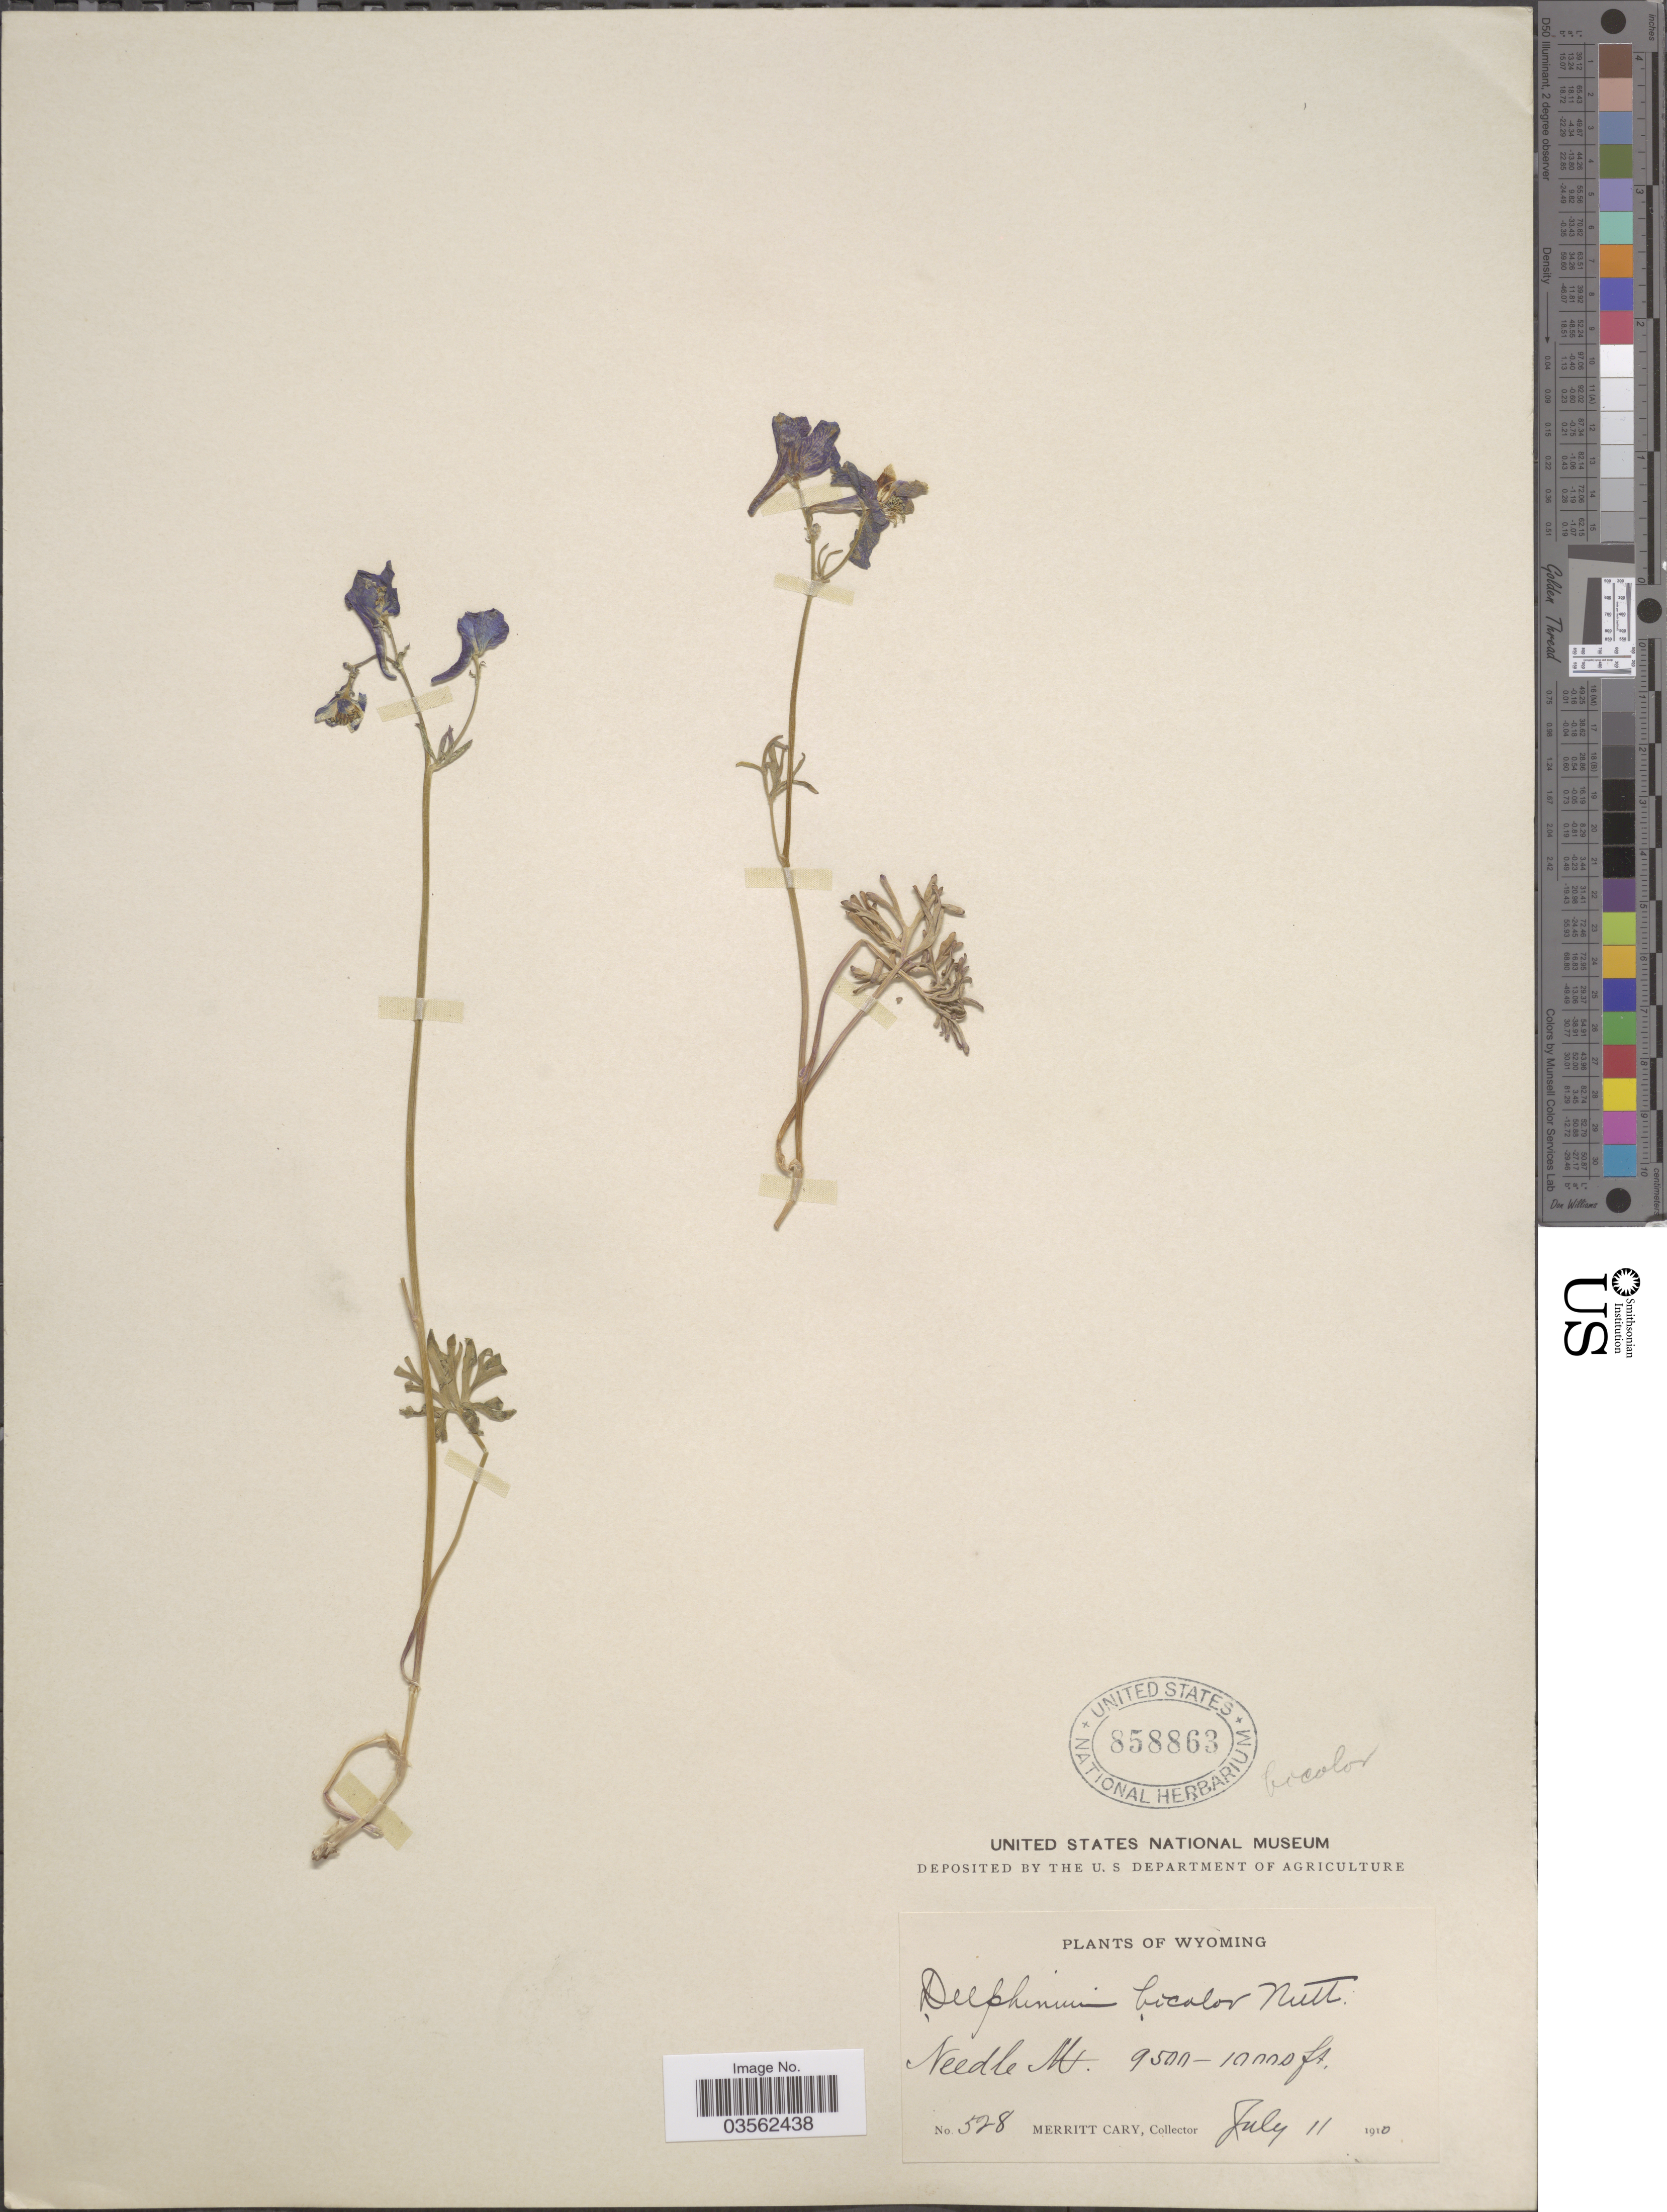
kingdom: Plantae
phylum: Tracheophyta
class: Magnoliopsida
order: Ranunculales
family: Ranunculaceae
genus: Delphinium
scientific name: Delphinium bicolor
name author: Nutt.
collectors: M. Cary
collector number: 528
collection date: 1910-07-11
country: United States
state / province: Wyoming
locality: Needle Mt.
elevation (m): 2896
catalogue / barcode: US 858863